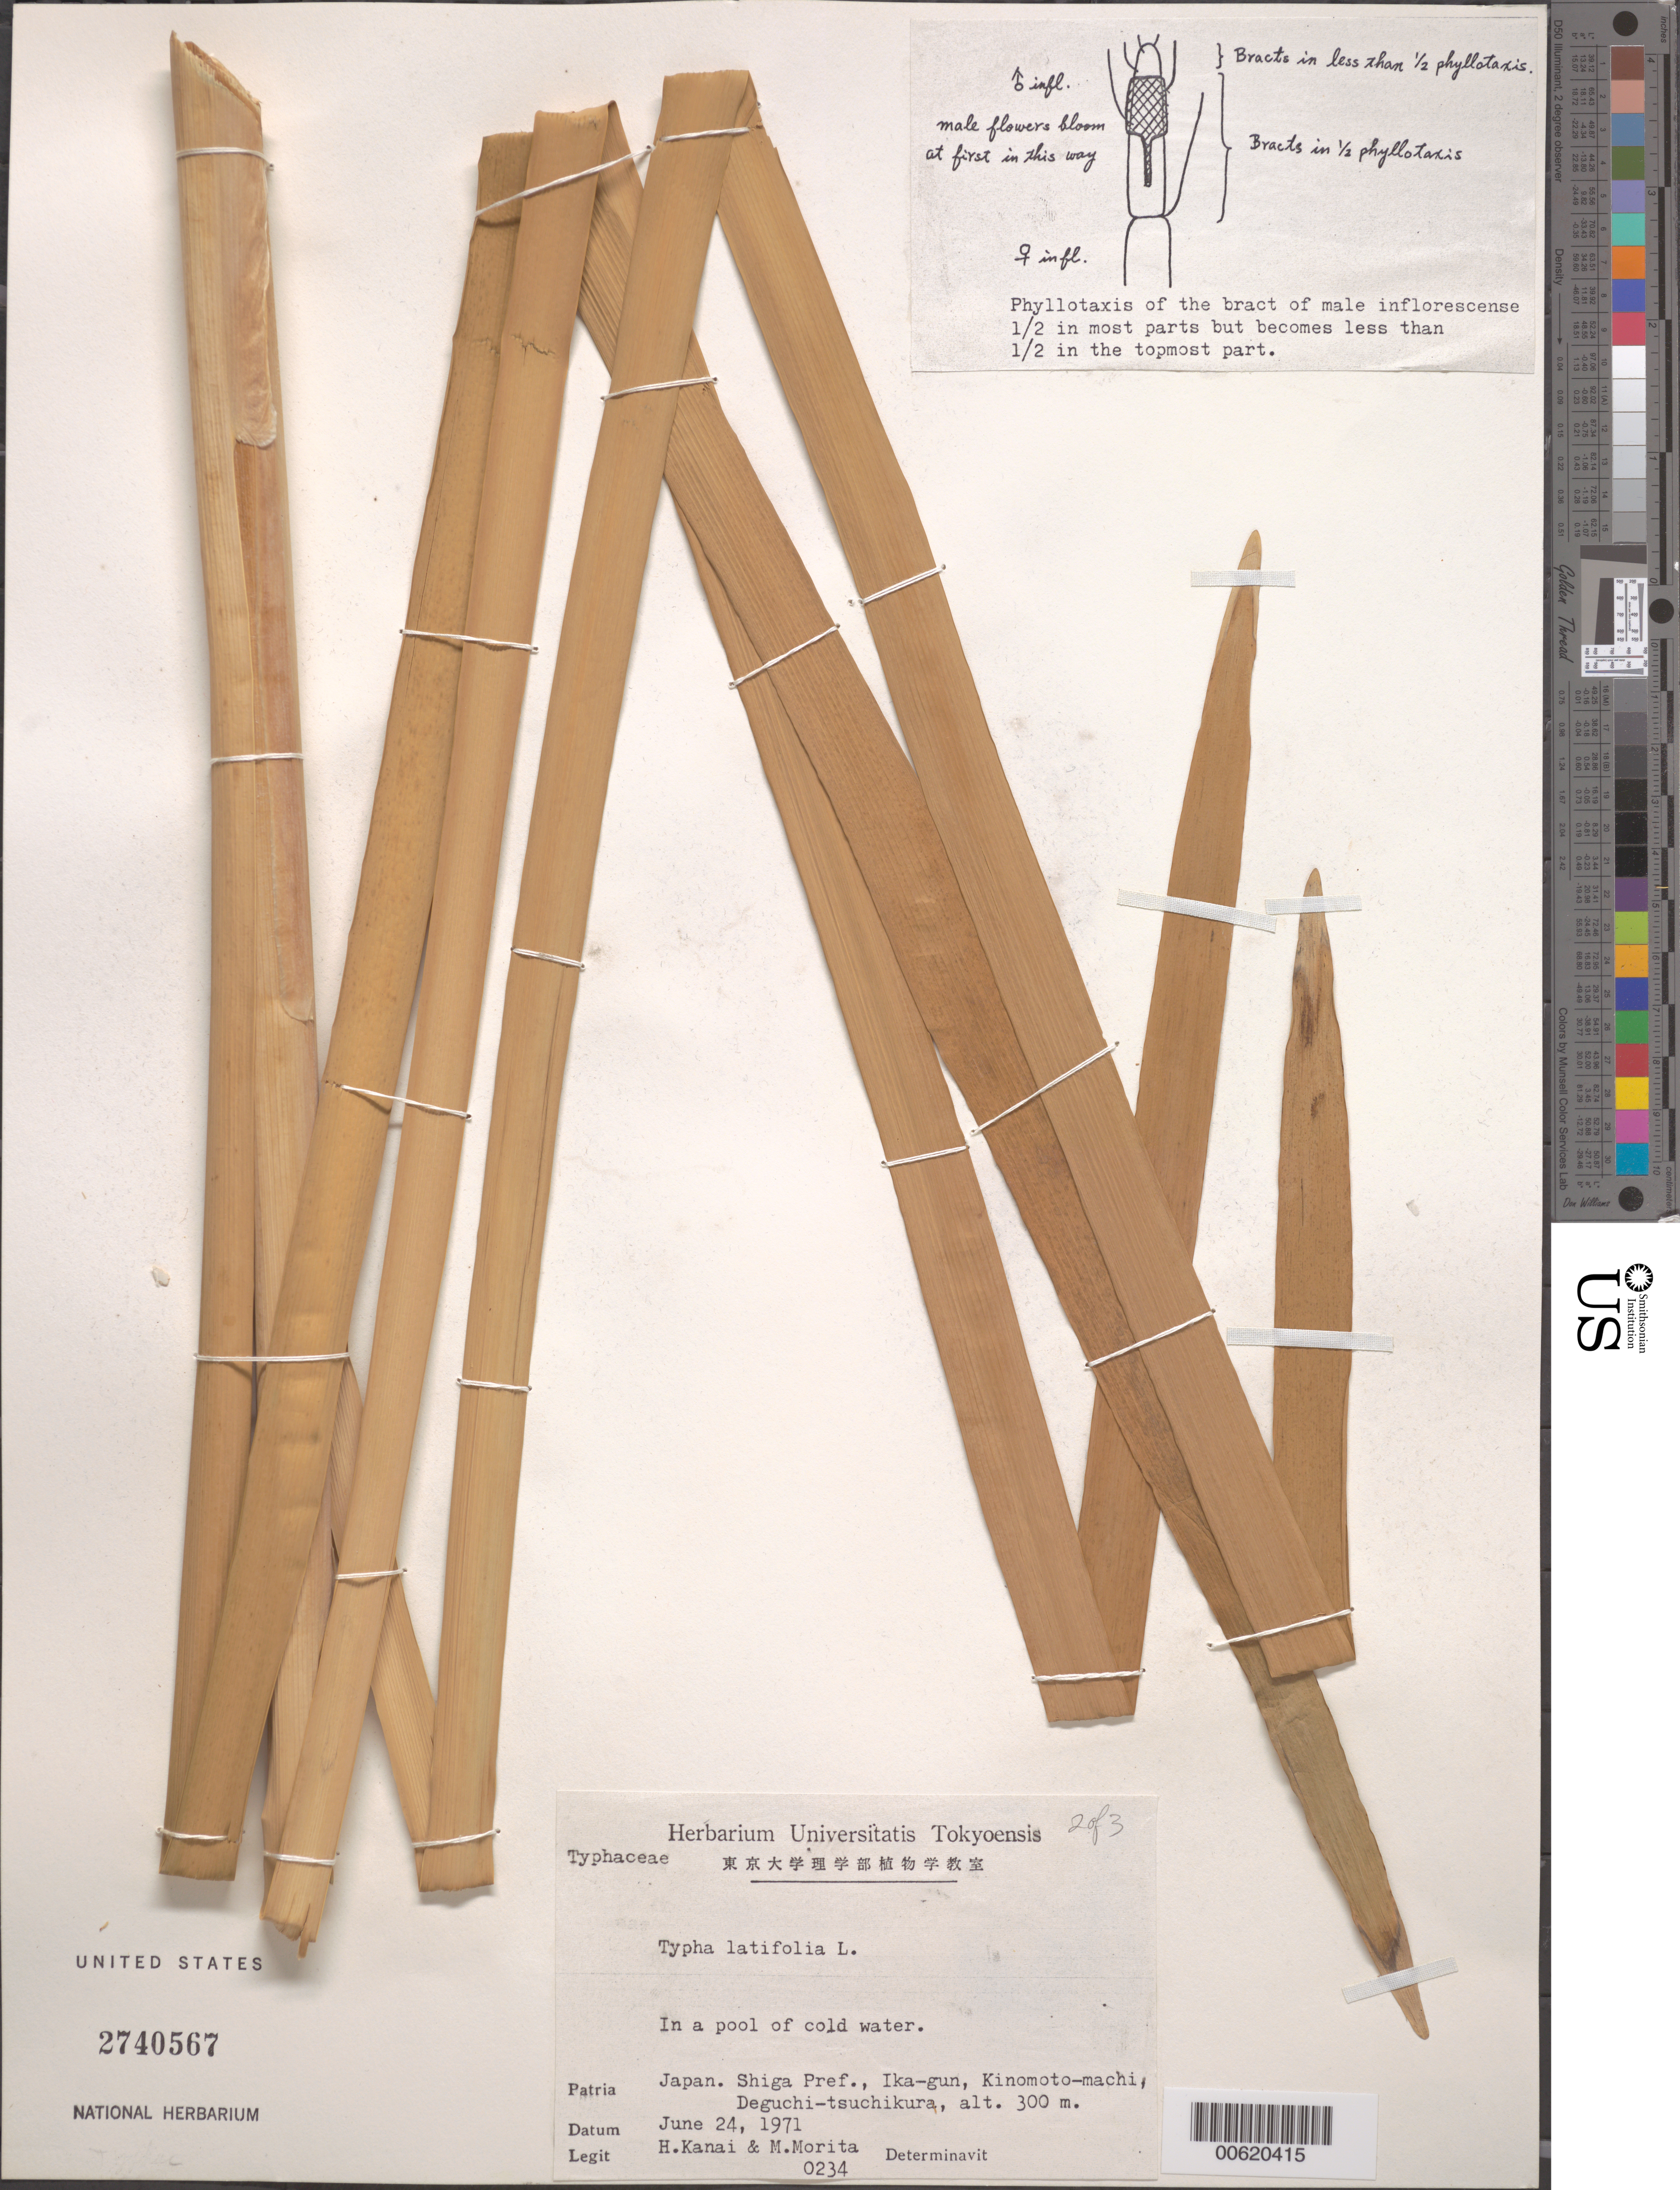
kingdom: Plantae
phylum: Tracheophyta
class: Liliopsida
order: Poales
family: Typhaceae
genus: Typha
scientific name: Typha latifolia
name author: L.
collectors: H. Kanai & M. Morita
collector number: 0234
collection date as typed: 24 Jun 1971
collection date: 1971-06-24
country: Japan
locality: Shiga Pref., Ika-gun, Kinomoto-machi, Deguchi-tsuchikura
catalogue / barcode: US 2740567